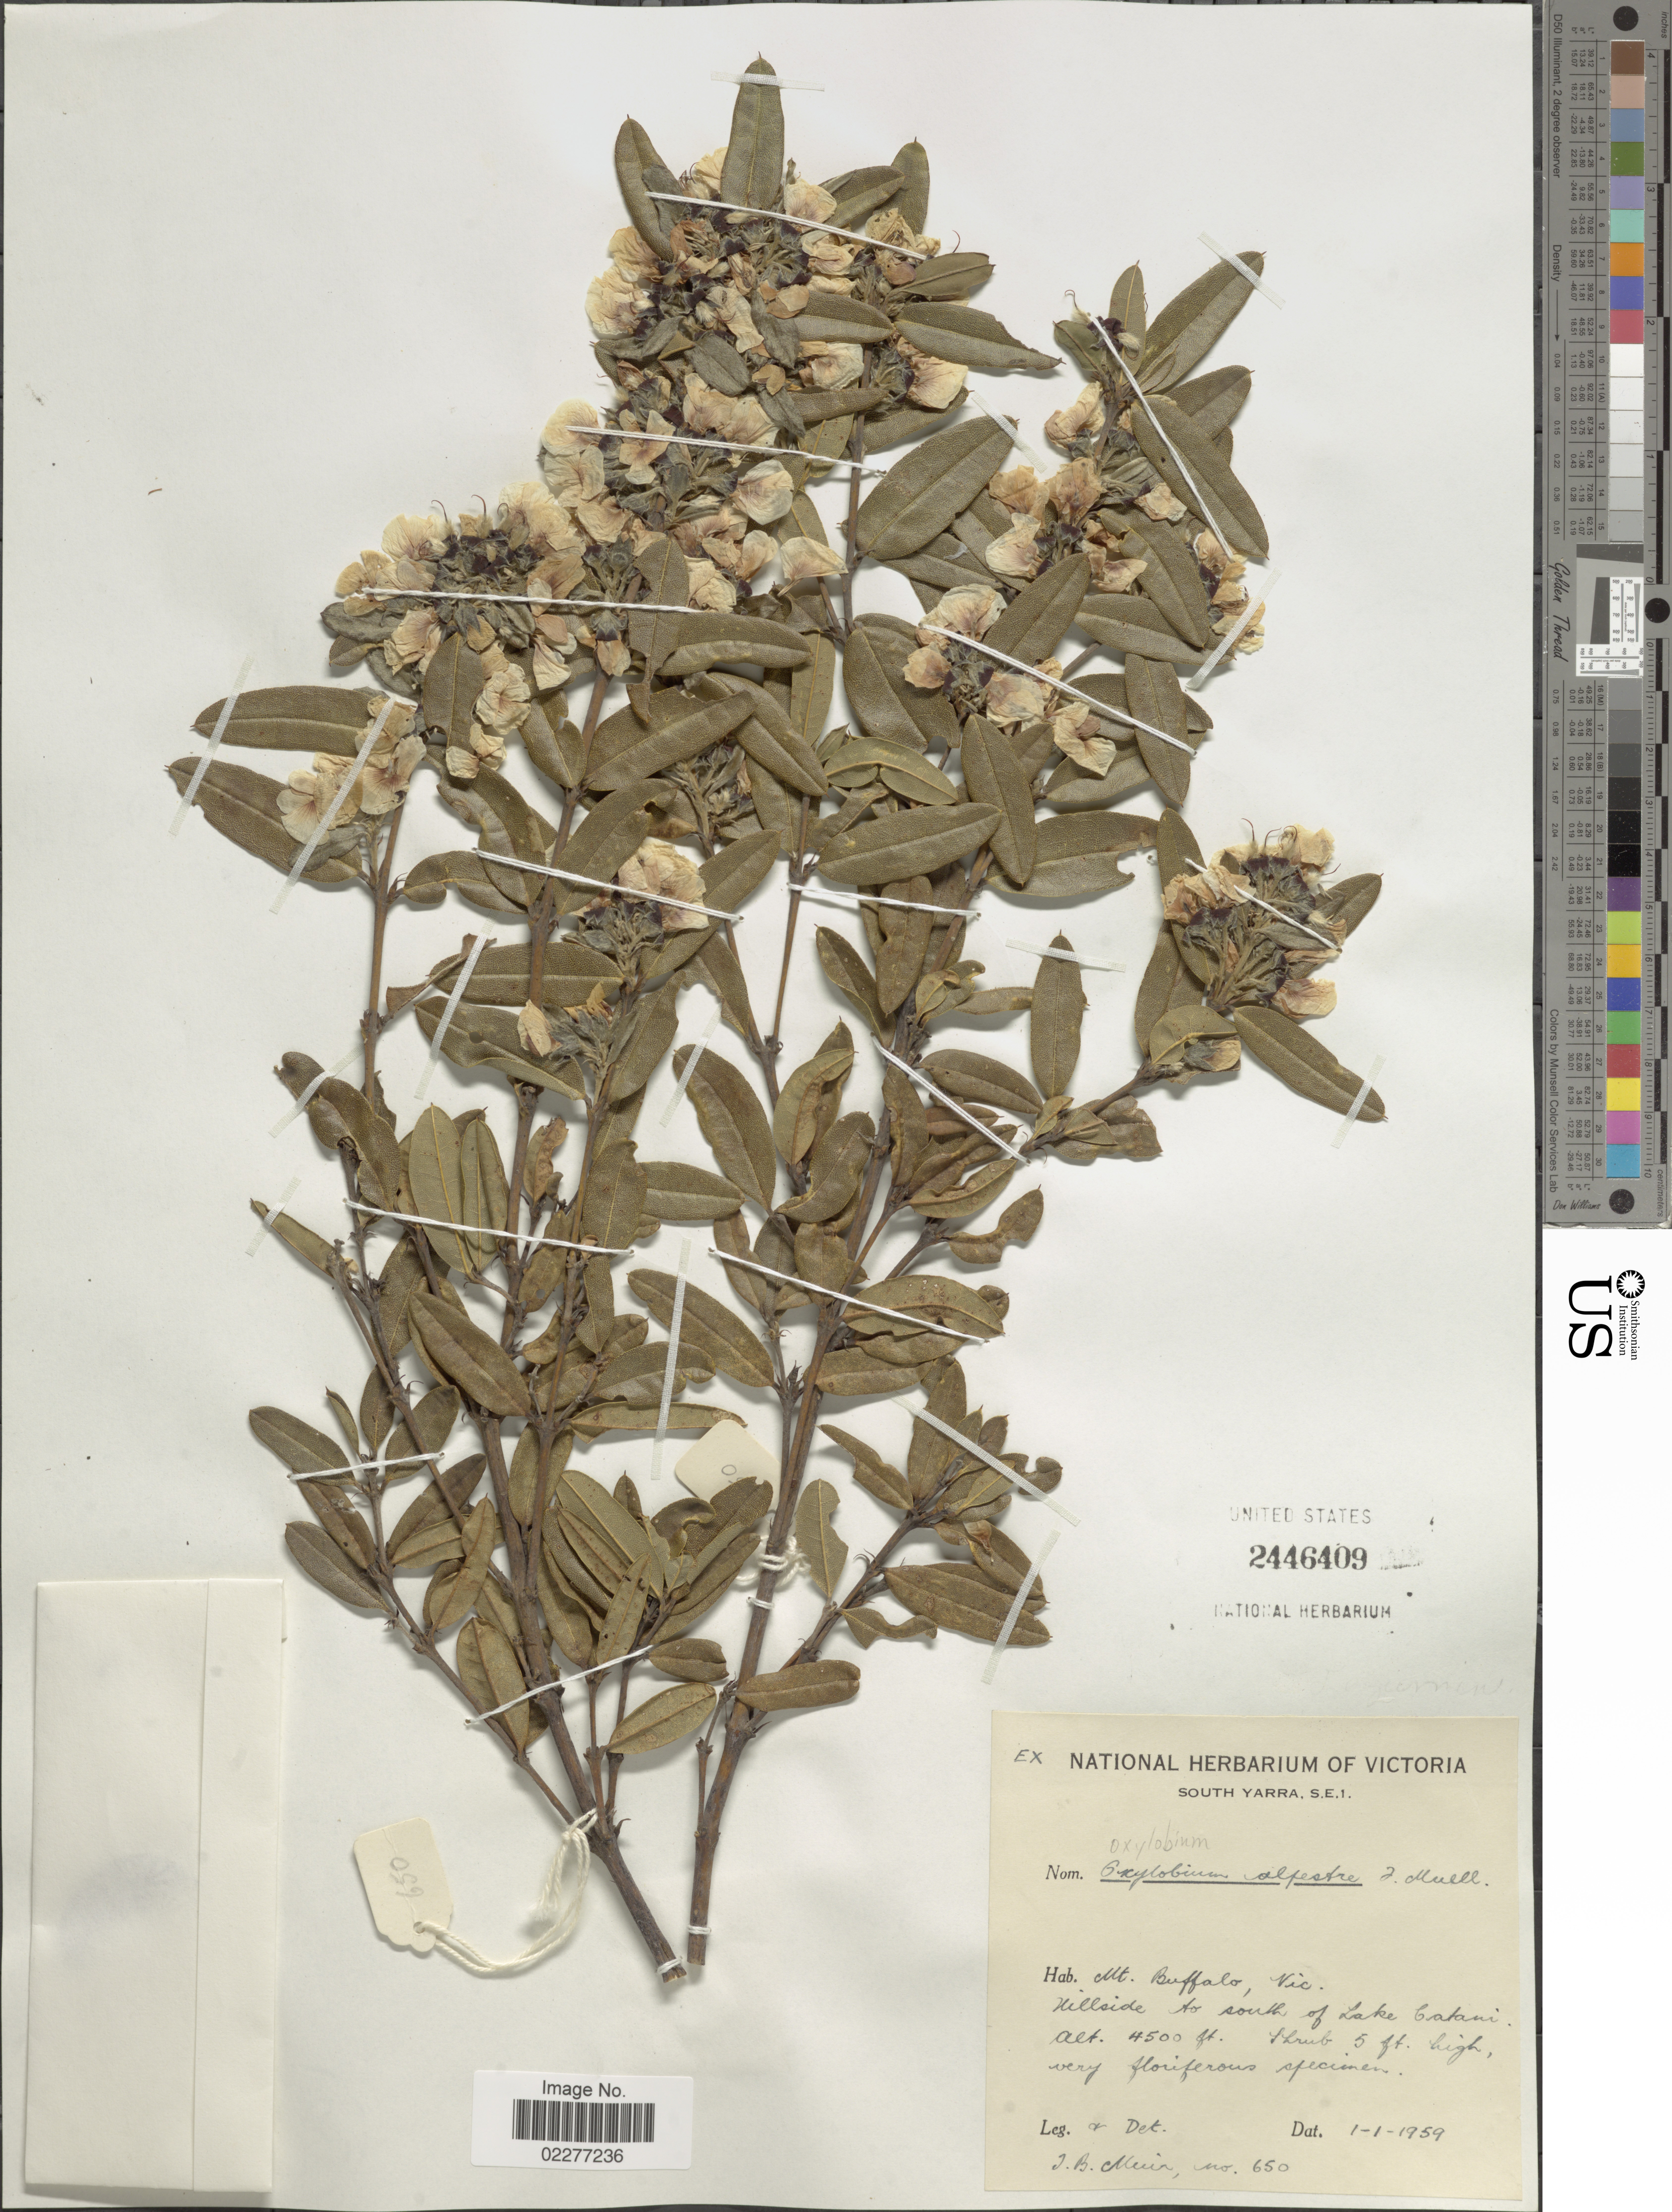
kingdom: Plantae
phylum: Tracheophyta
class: Magnoliopsida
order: Fabales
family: Fabaceae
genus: Oxylobium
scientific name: Oxylobium alpestre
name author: F. Muell.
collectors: J. Muir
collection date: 1959-01-01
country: Australia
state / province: Victoria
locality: Mt Buffalo, Vic, Hillside to south of Lake Catani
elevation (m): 1372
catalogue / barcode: US 2446409